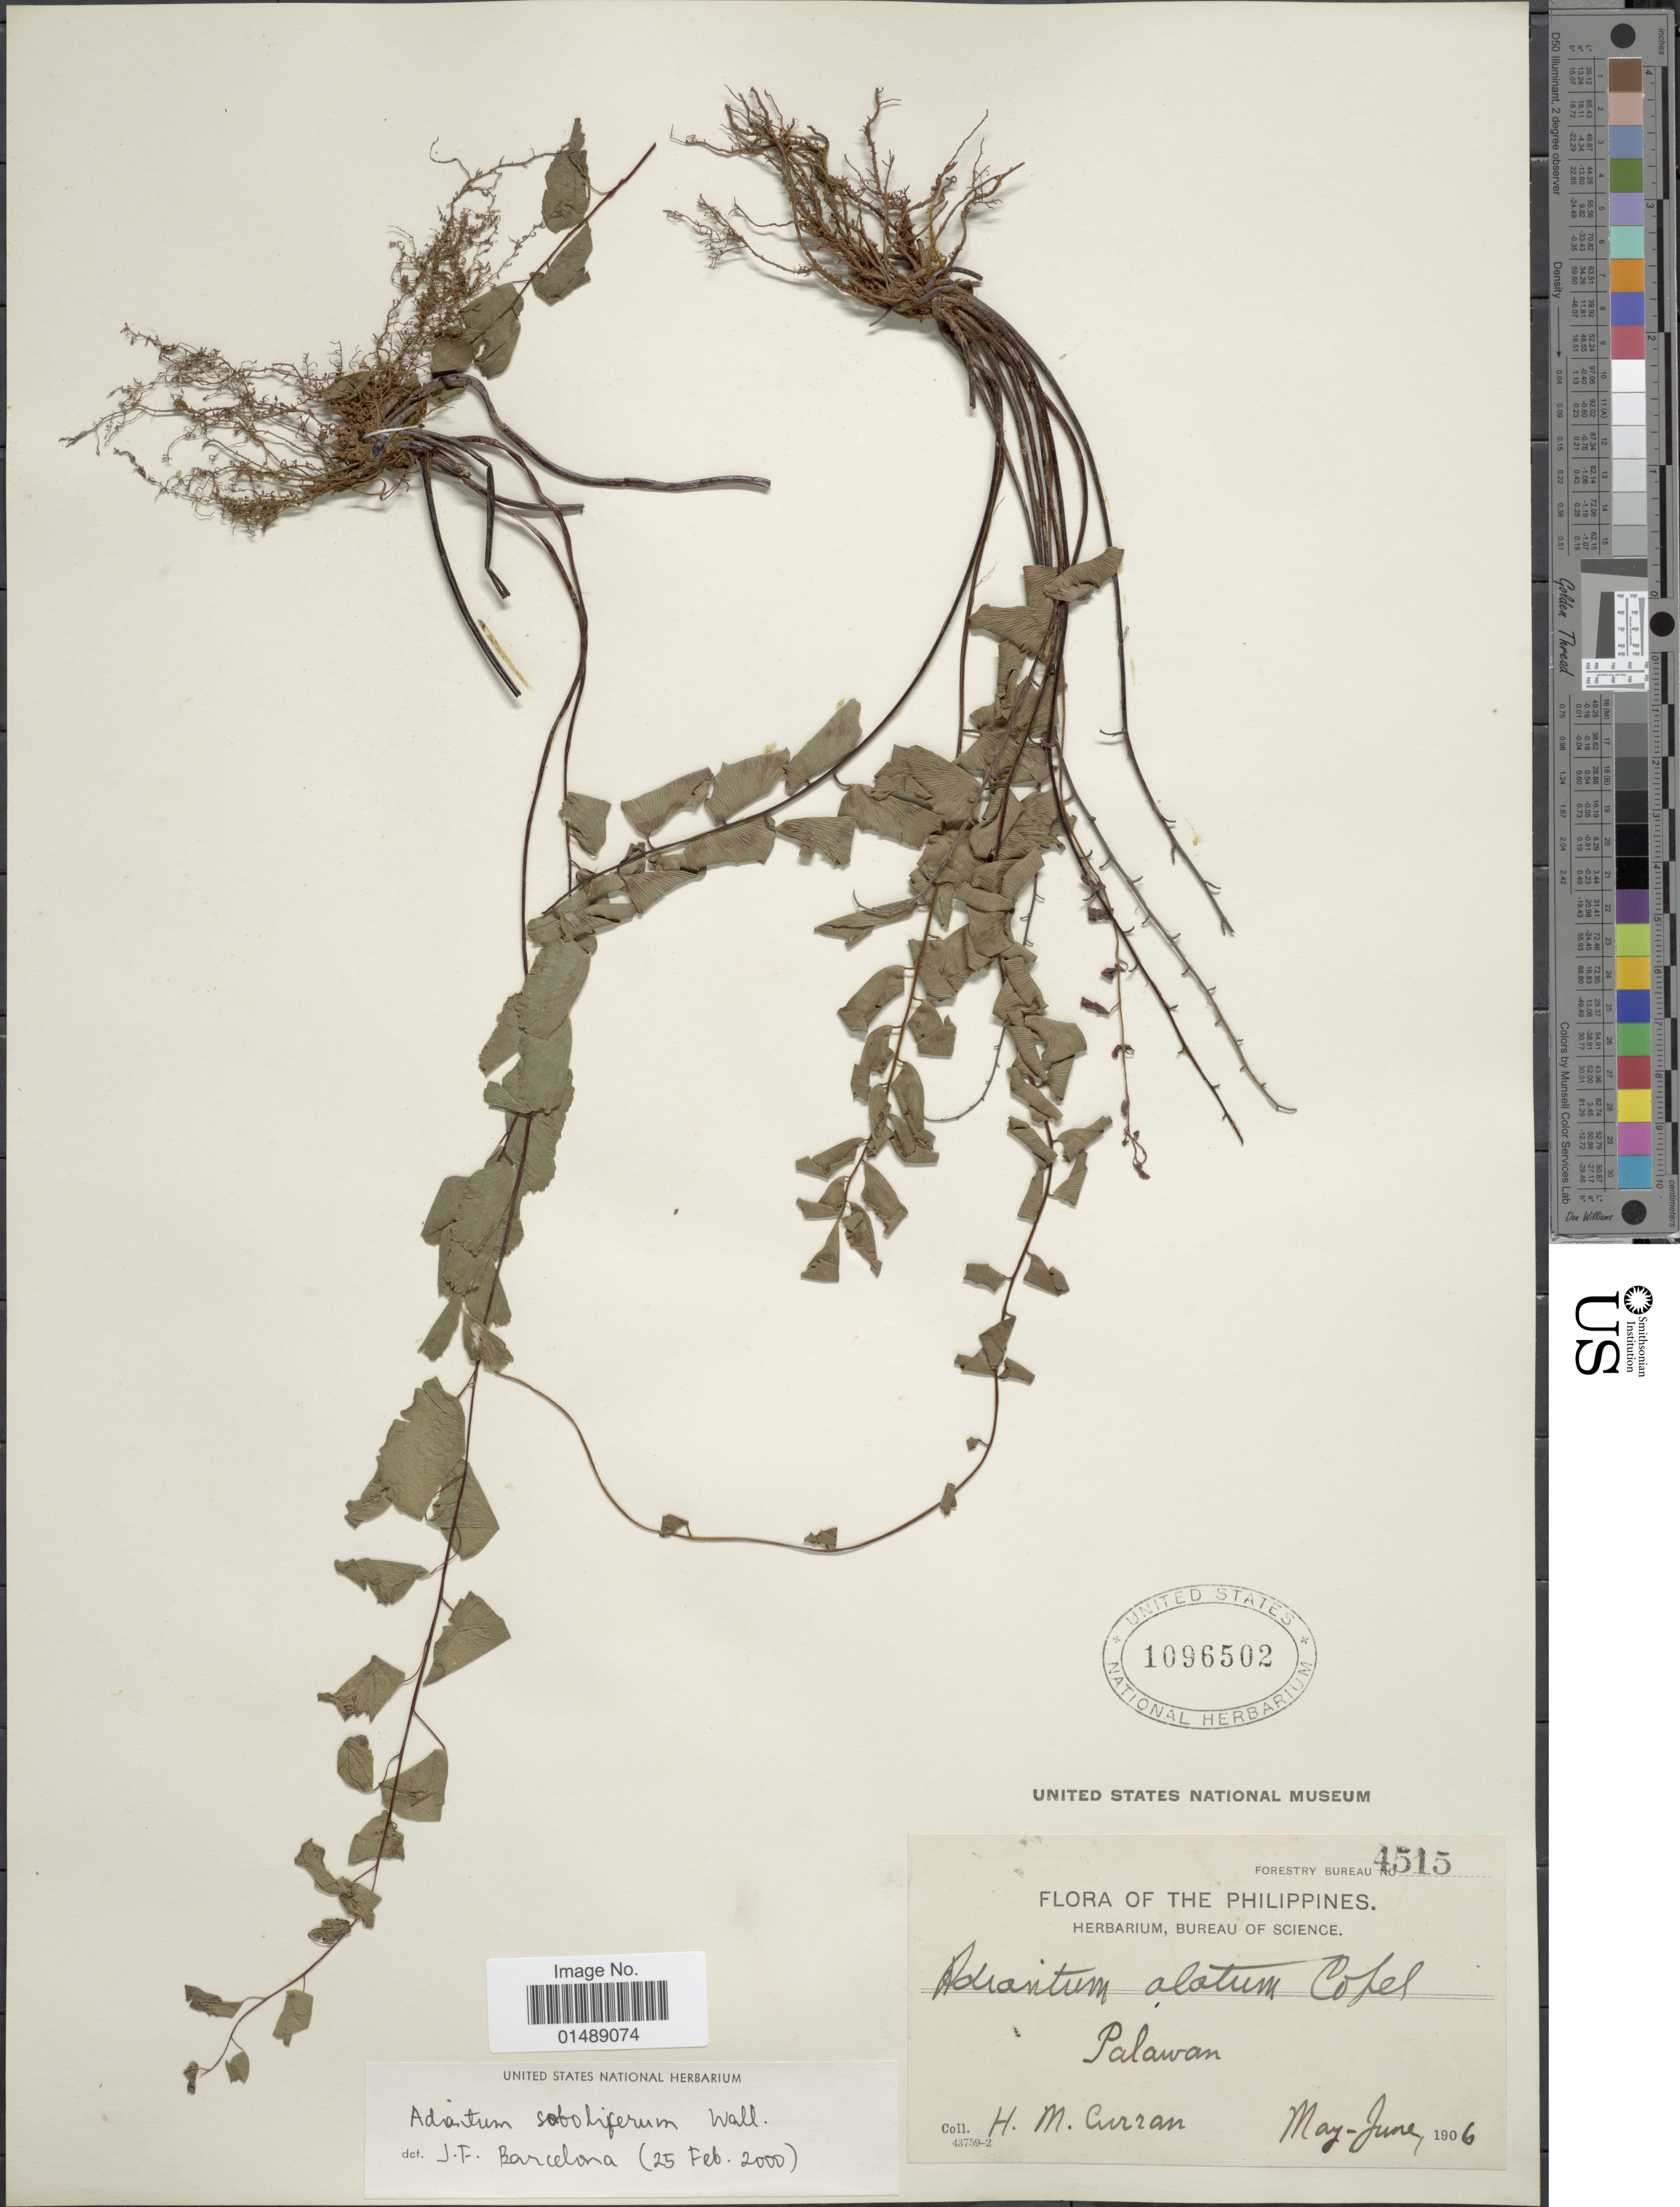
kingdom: Plantae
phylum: Tracheophyta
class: Polypodiopsida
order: Polypodiales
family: Pteridaceae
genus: Adiantum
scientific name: Adiantum soboliferum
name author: Wall. ex Hook.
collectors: H. M. Curran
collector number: Forestry Bureau 4515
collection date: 1906-05/1906-06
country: Philippines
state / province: Mimaropa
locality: Palawan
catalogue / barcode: US 1096502